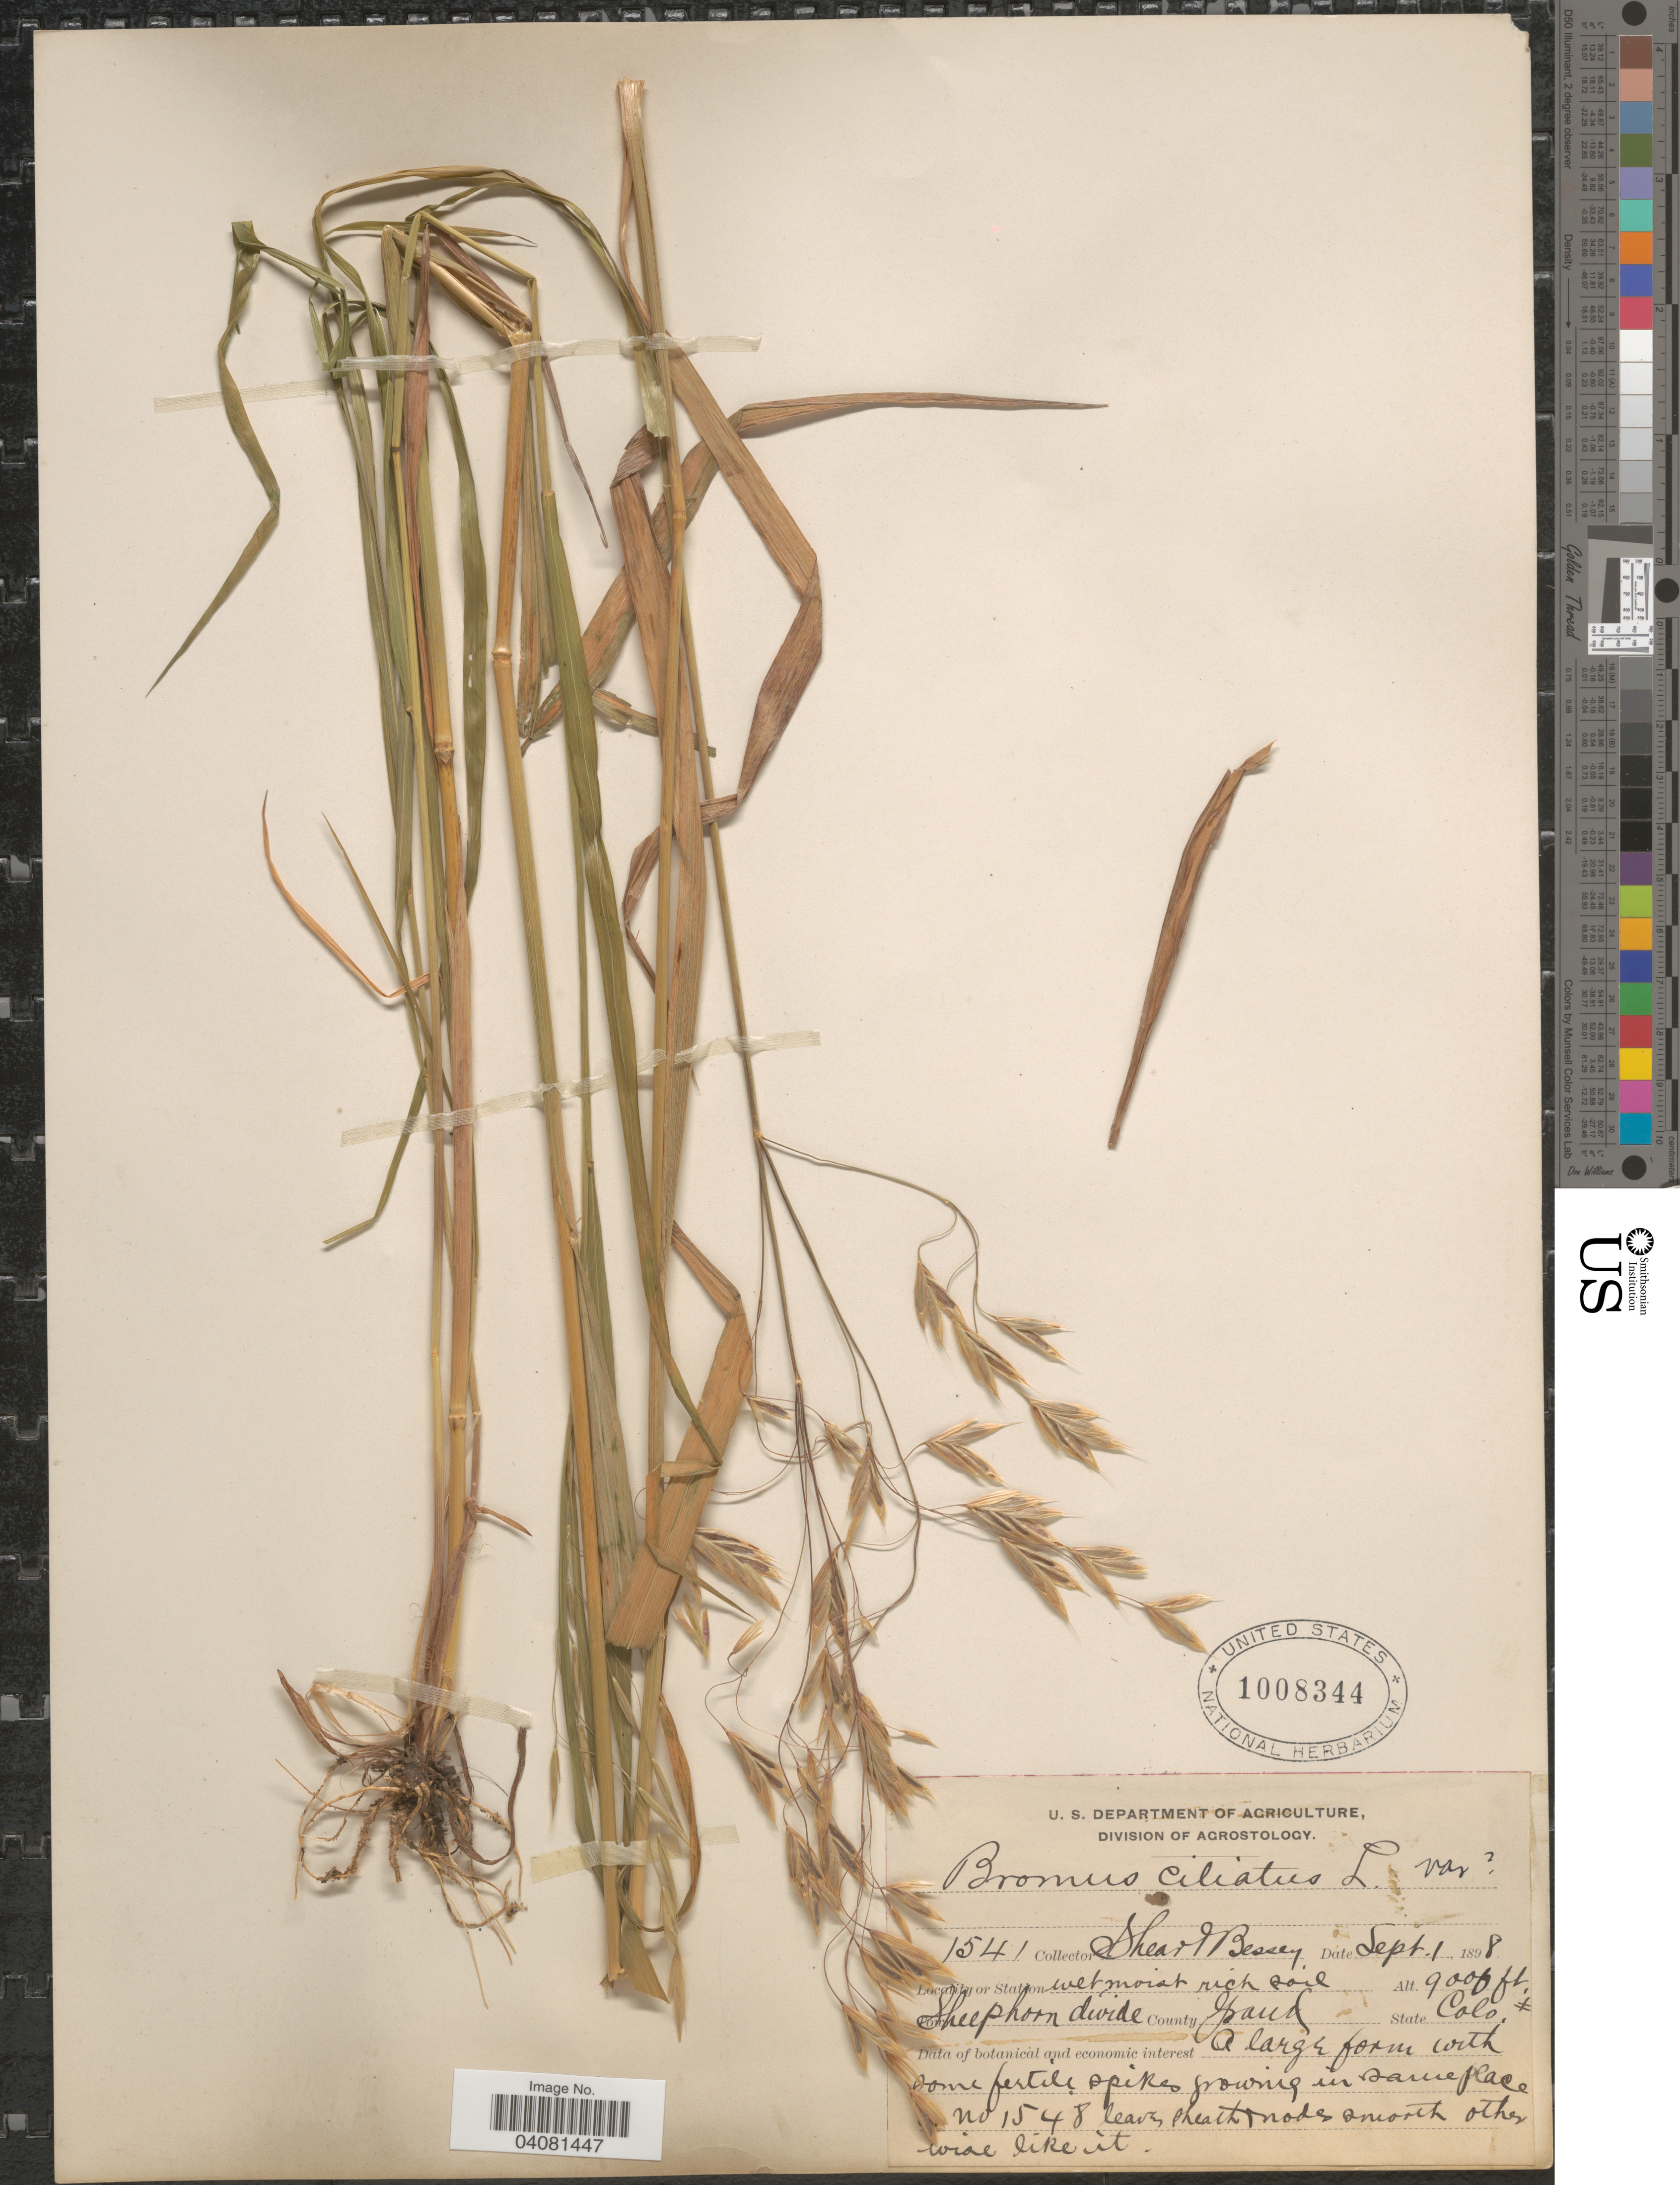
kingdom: Plantae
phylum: Tracheophyta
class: Liliopsida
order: Poales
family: Poaceae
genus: Bromus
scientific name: Bromus ciliatus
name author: L.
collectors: -- Shear & -. Bessey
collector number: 1541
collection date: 1898-09-01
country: United States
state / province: Colorado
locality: Sheephorn divide. County Grand.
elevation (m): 2743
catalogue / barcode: US 1008344